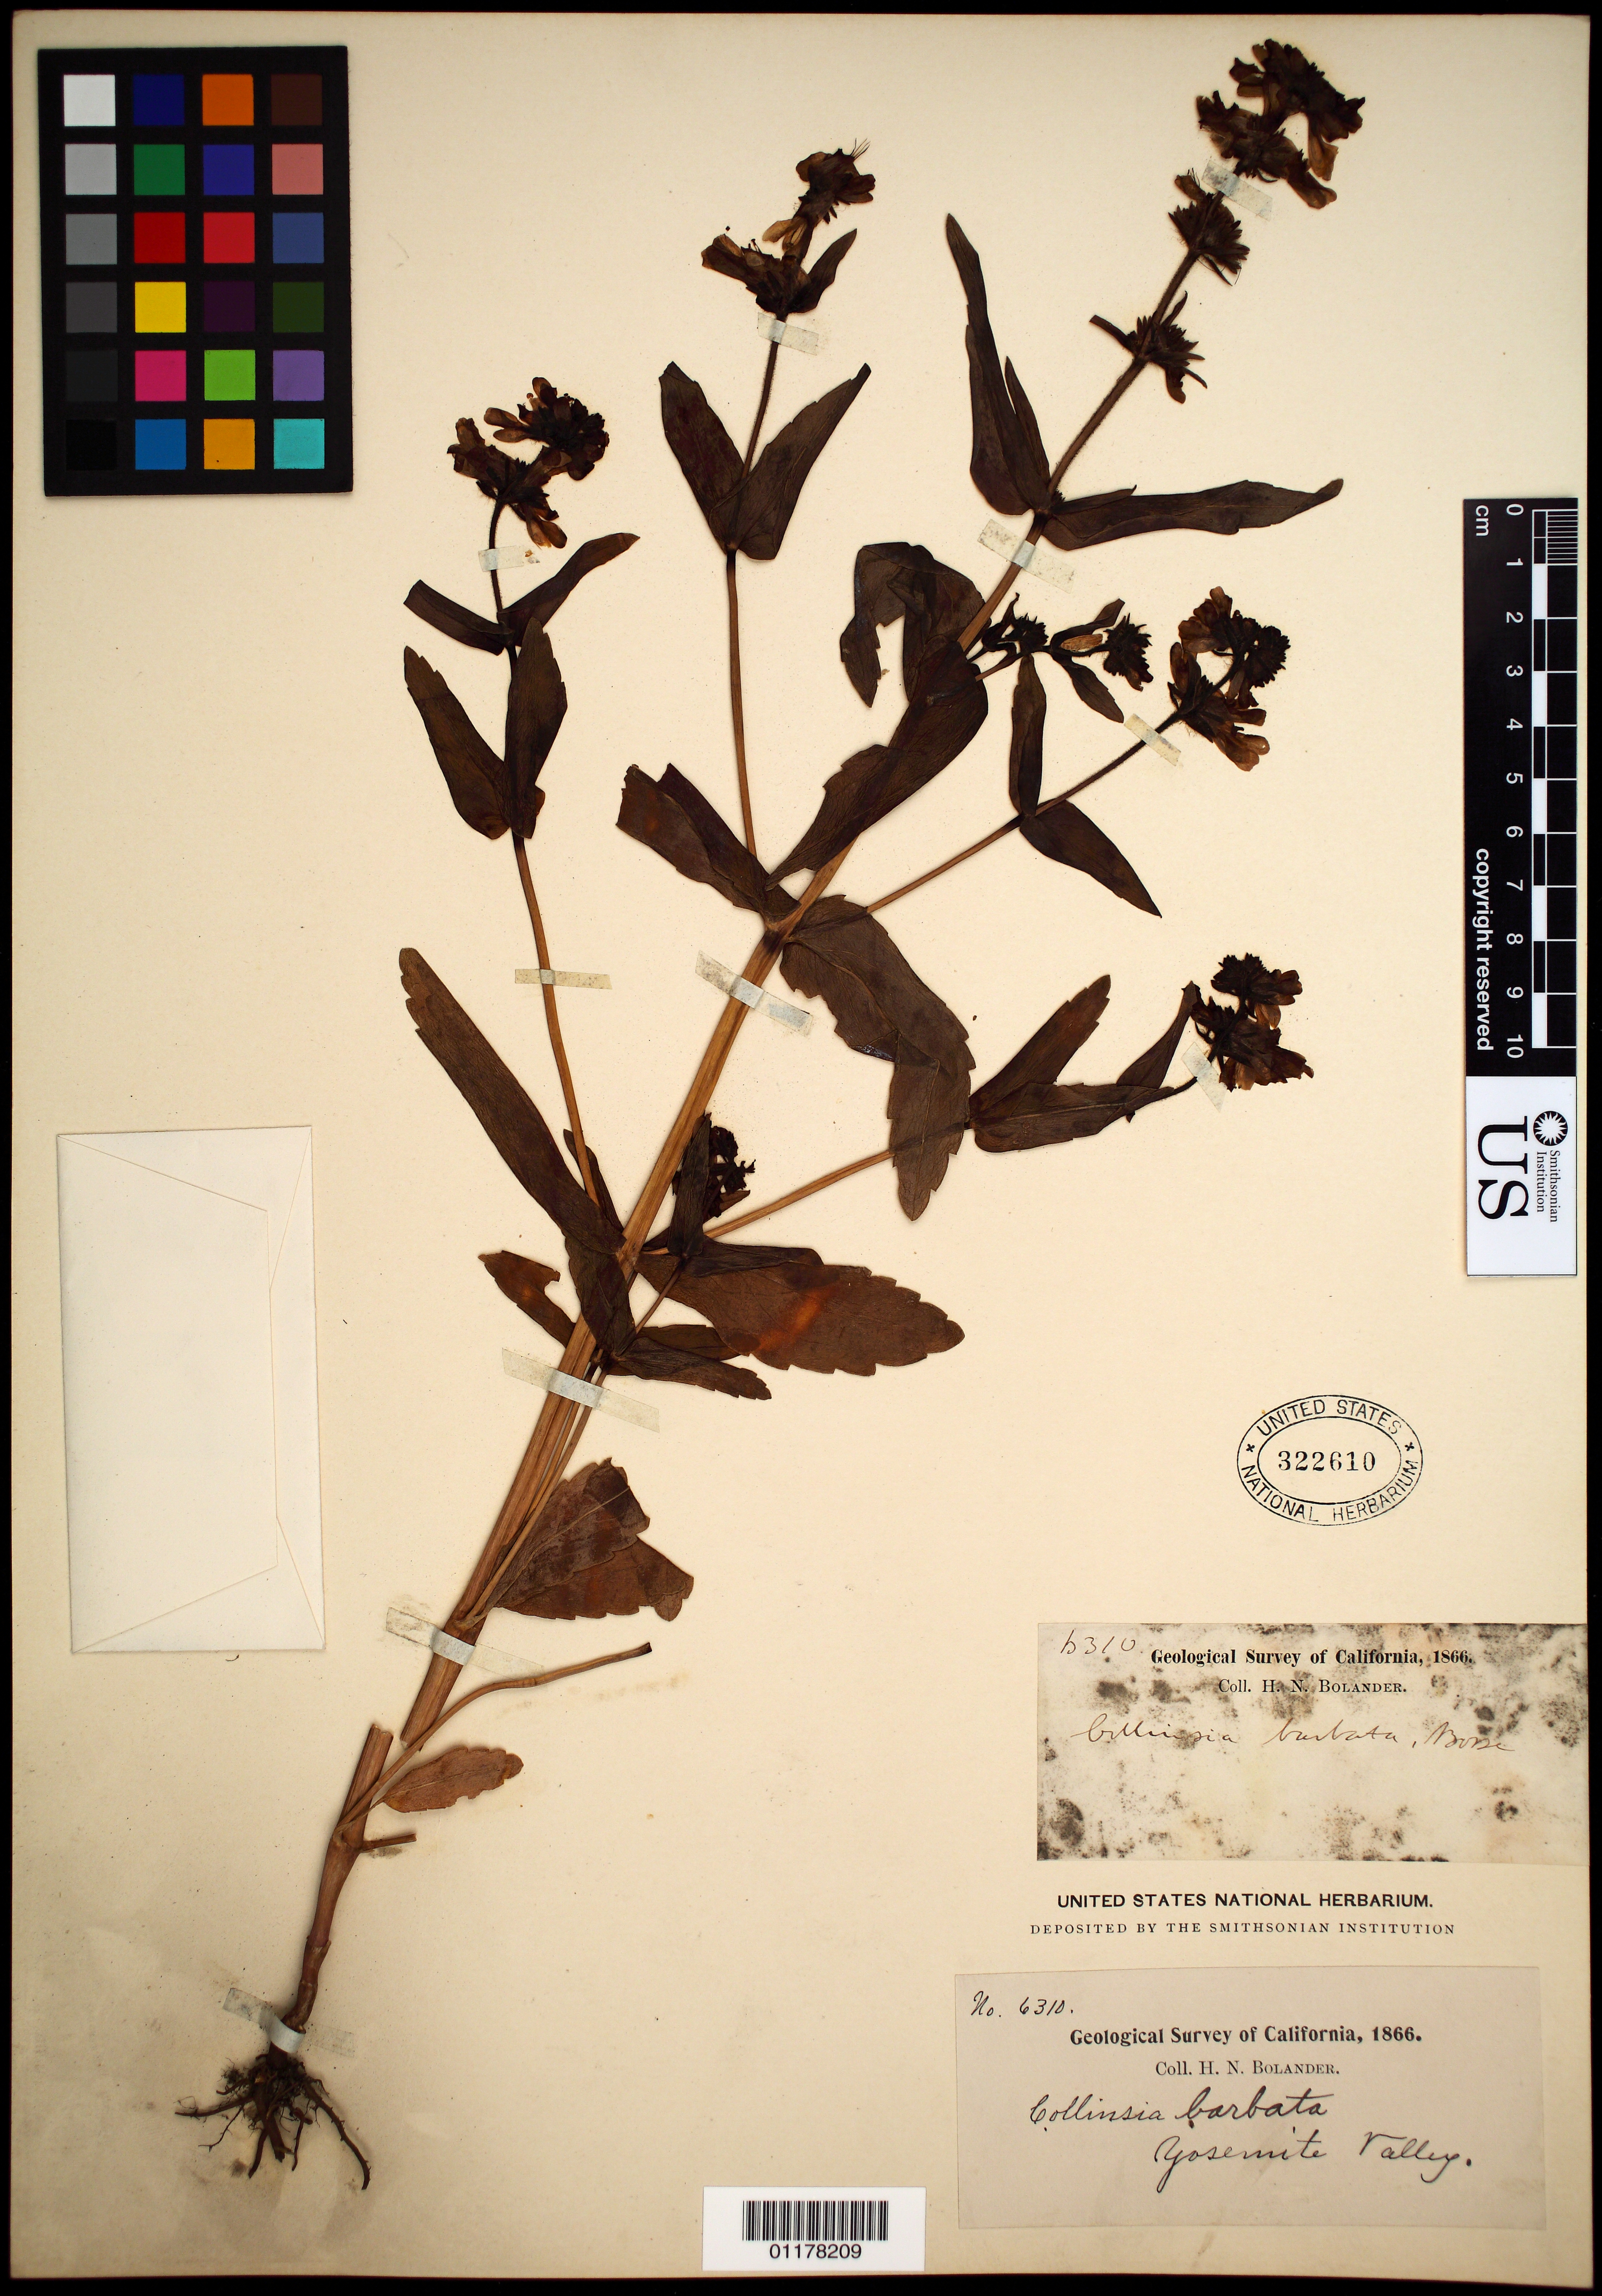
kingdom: Plantae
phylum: Tracheophyta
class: Magnoliopsida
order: Lamiales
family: Plantaginaceae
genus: Collinsia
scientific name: Collinsia barbata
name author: Bosse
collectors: H. Bolander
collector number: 6310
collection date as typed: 1866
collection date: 1866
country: United States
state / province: California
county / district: Mariposa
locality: Yosemite Valley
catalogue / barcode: US 322610